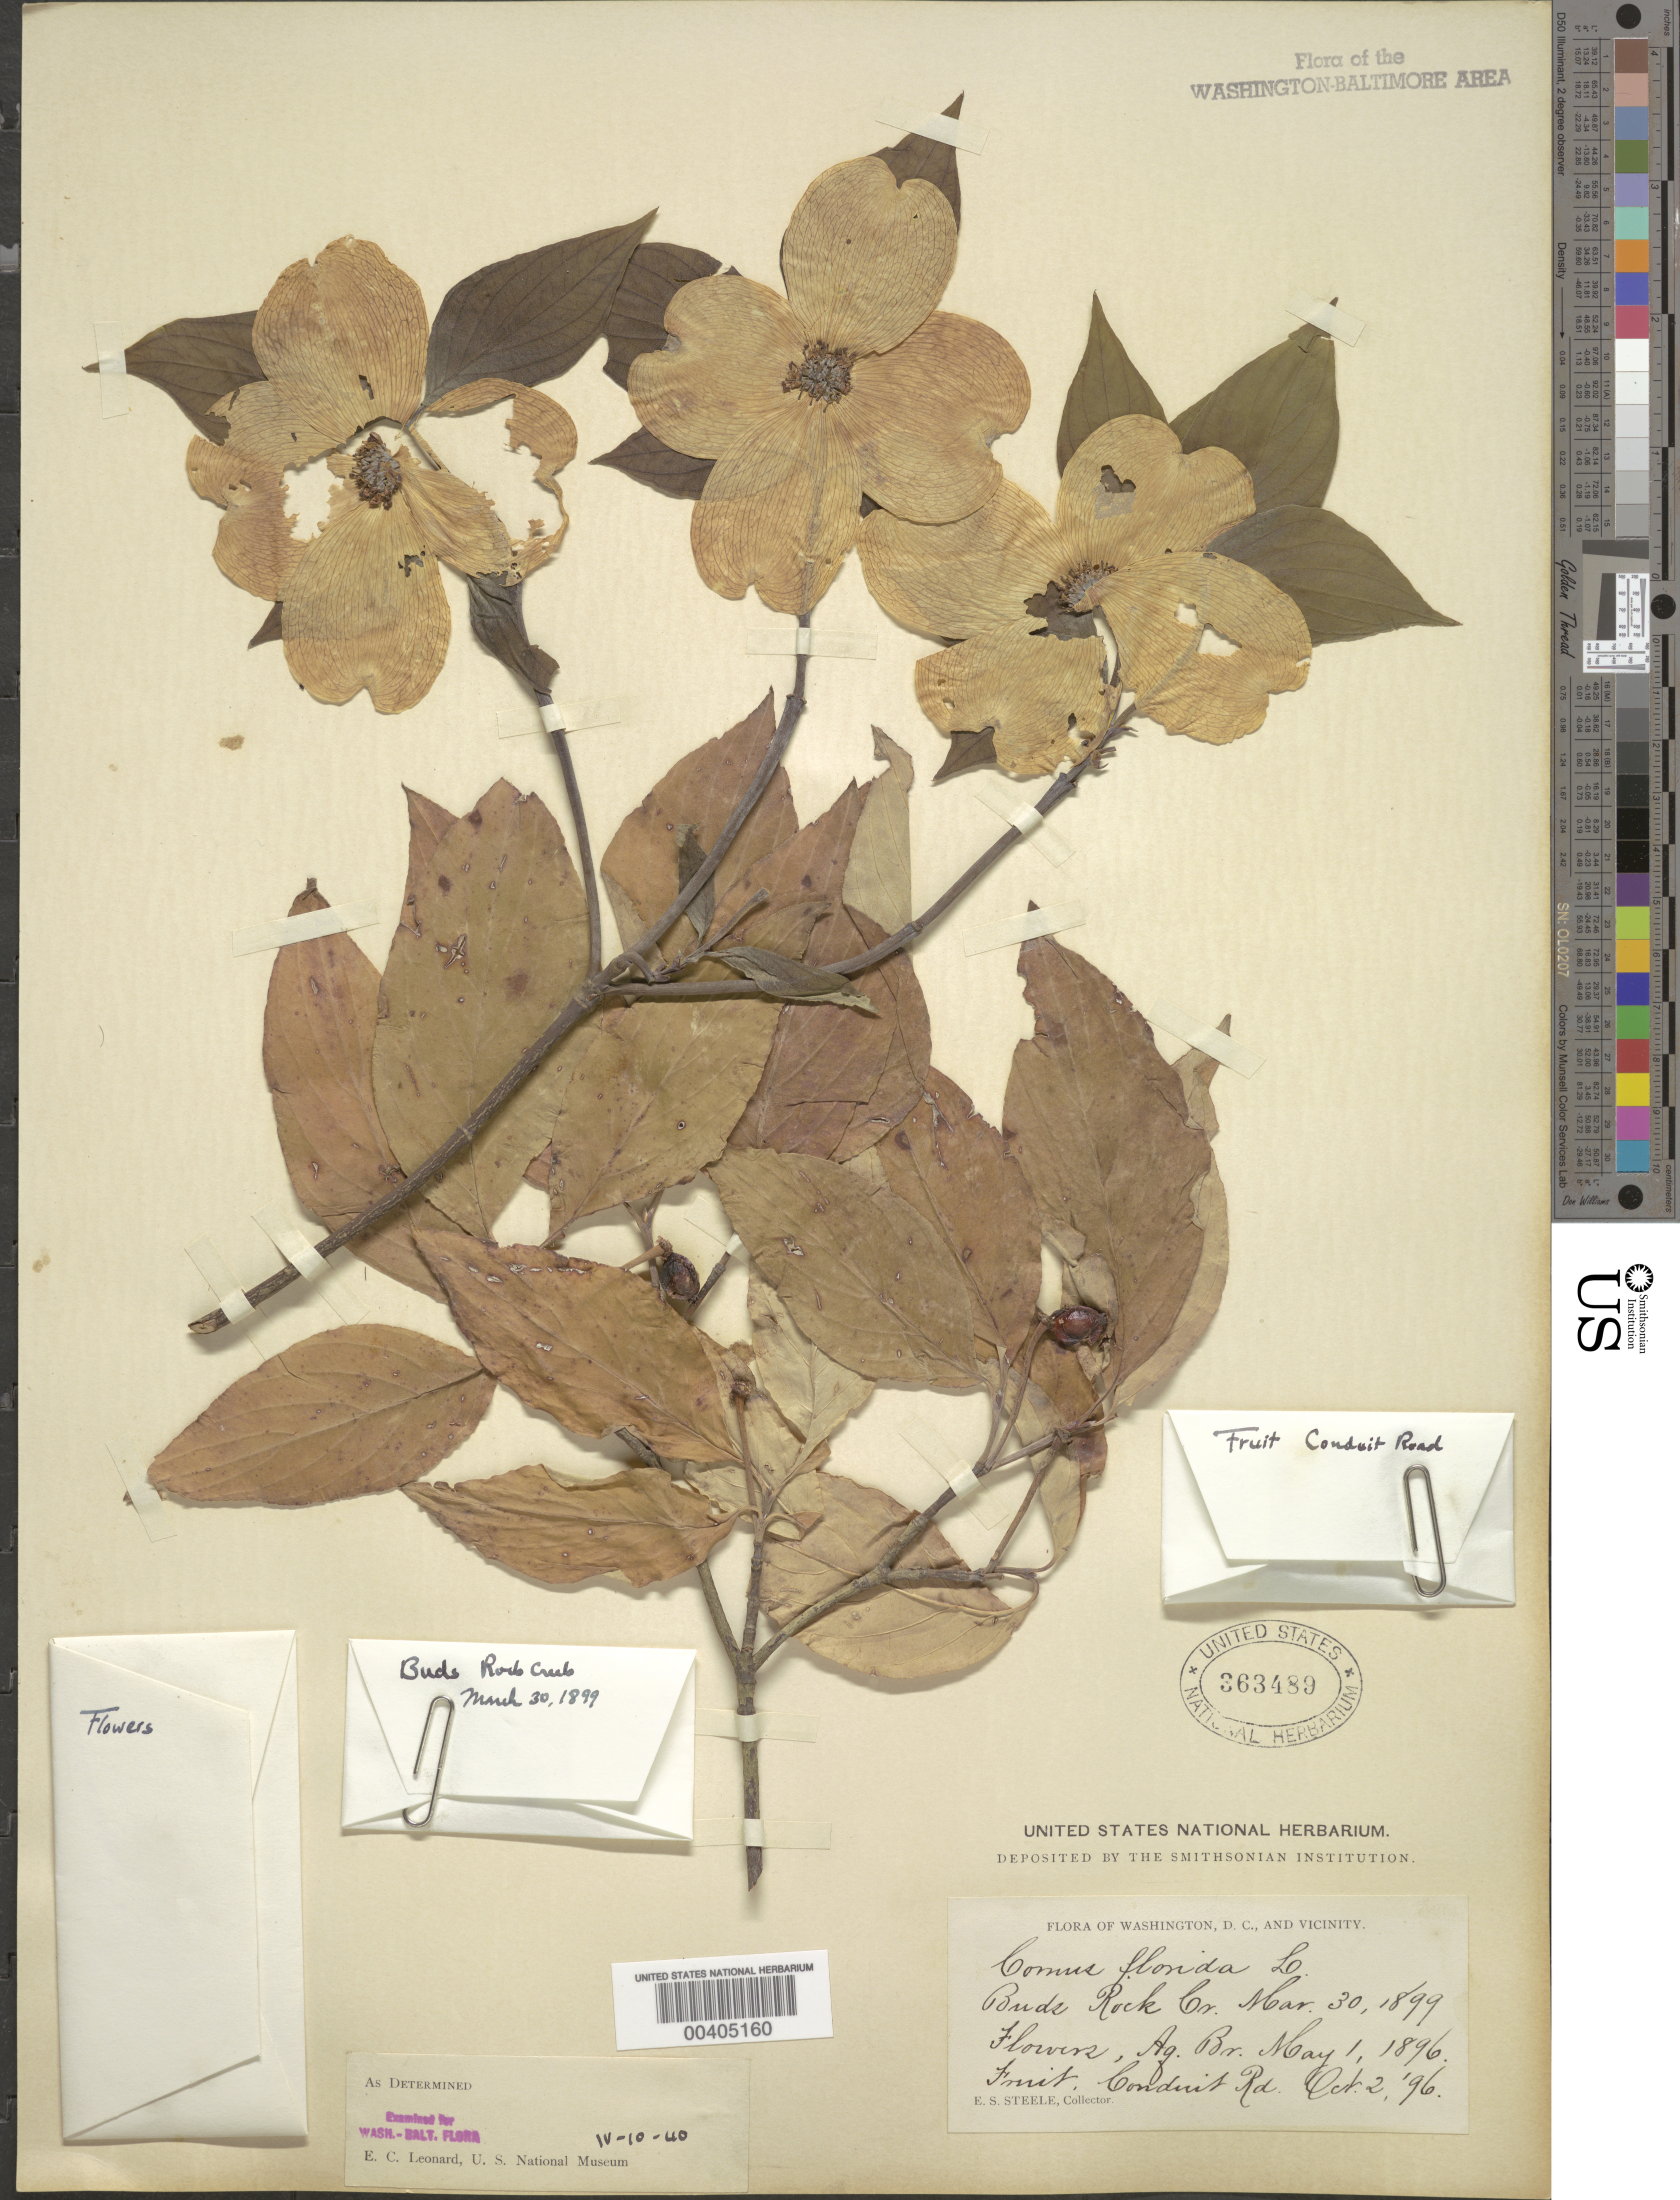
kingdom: Plantae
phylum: Tracheophyta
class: Magnoliopsida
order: Cornales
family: Cornaceae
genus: Cornus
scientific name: Cornus florida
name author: L.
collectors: E. Steele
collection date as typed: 01 May 1896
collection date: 1896-05-01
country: United States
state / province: District of Columbia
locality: Aqueduct Bridge and Conduit Road Rock Creek Park & vicinity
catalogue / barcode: US 363489